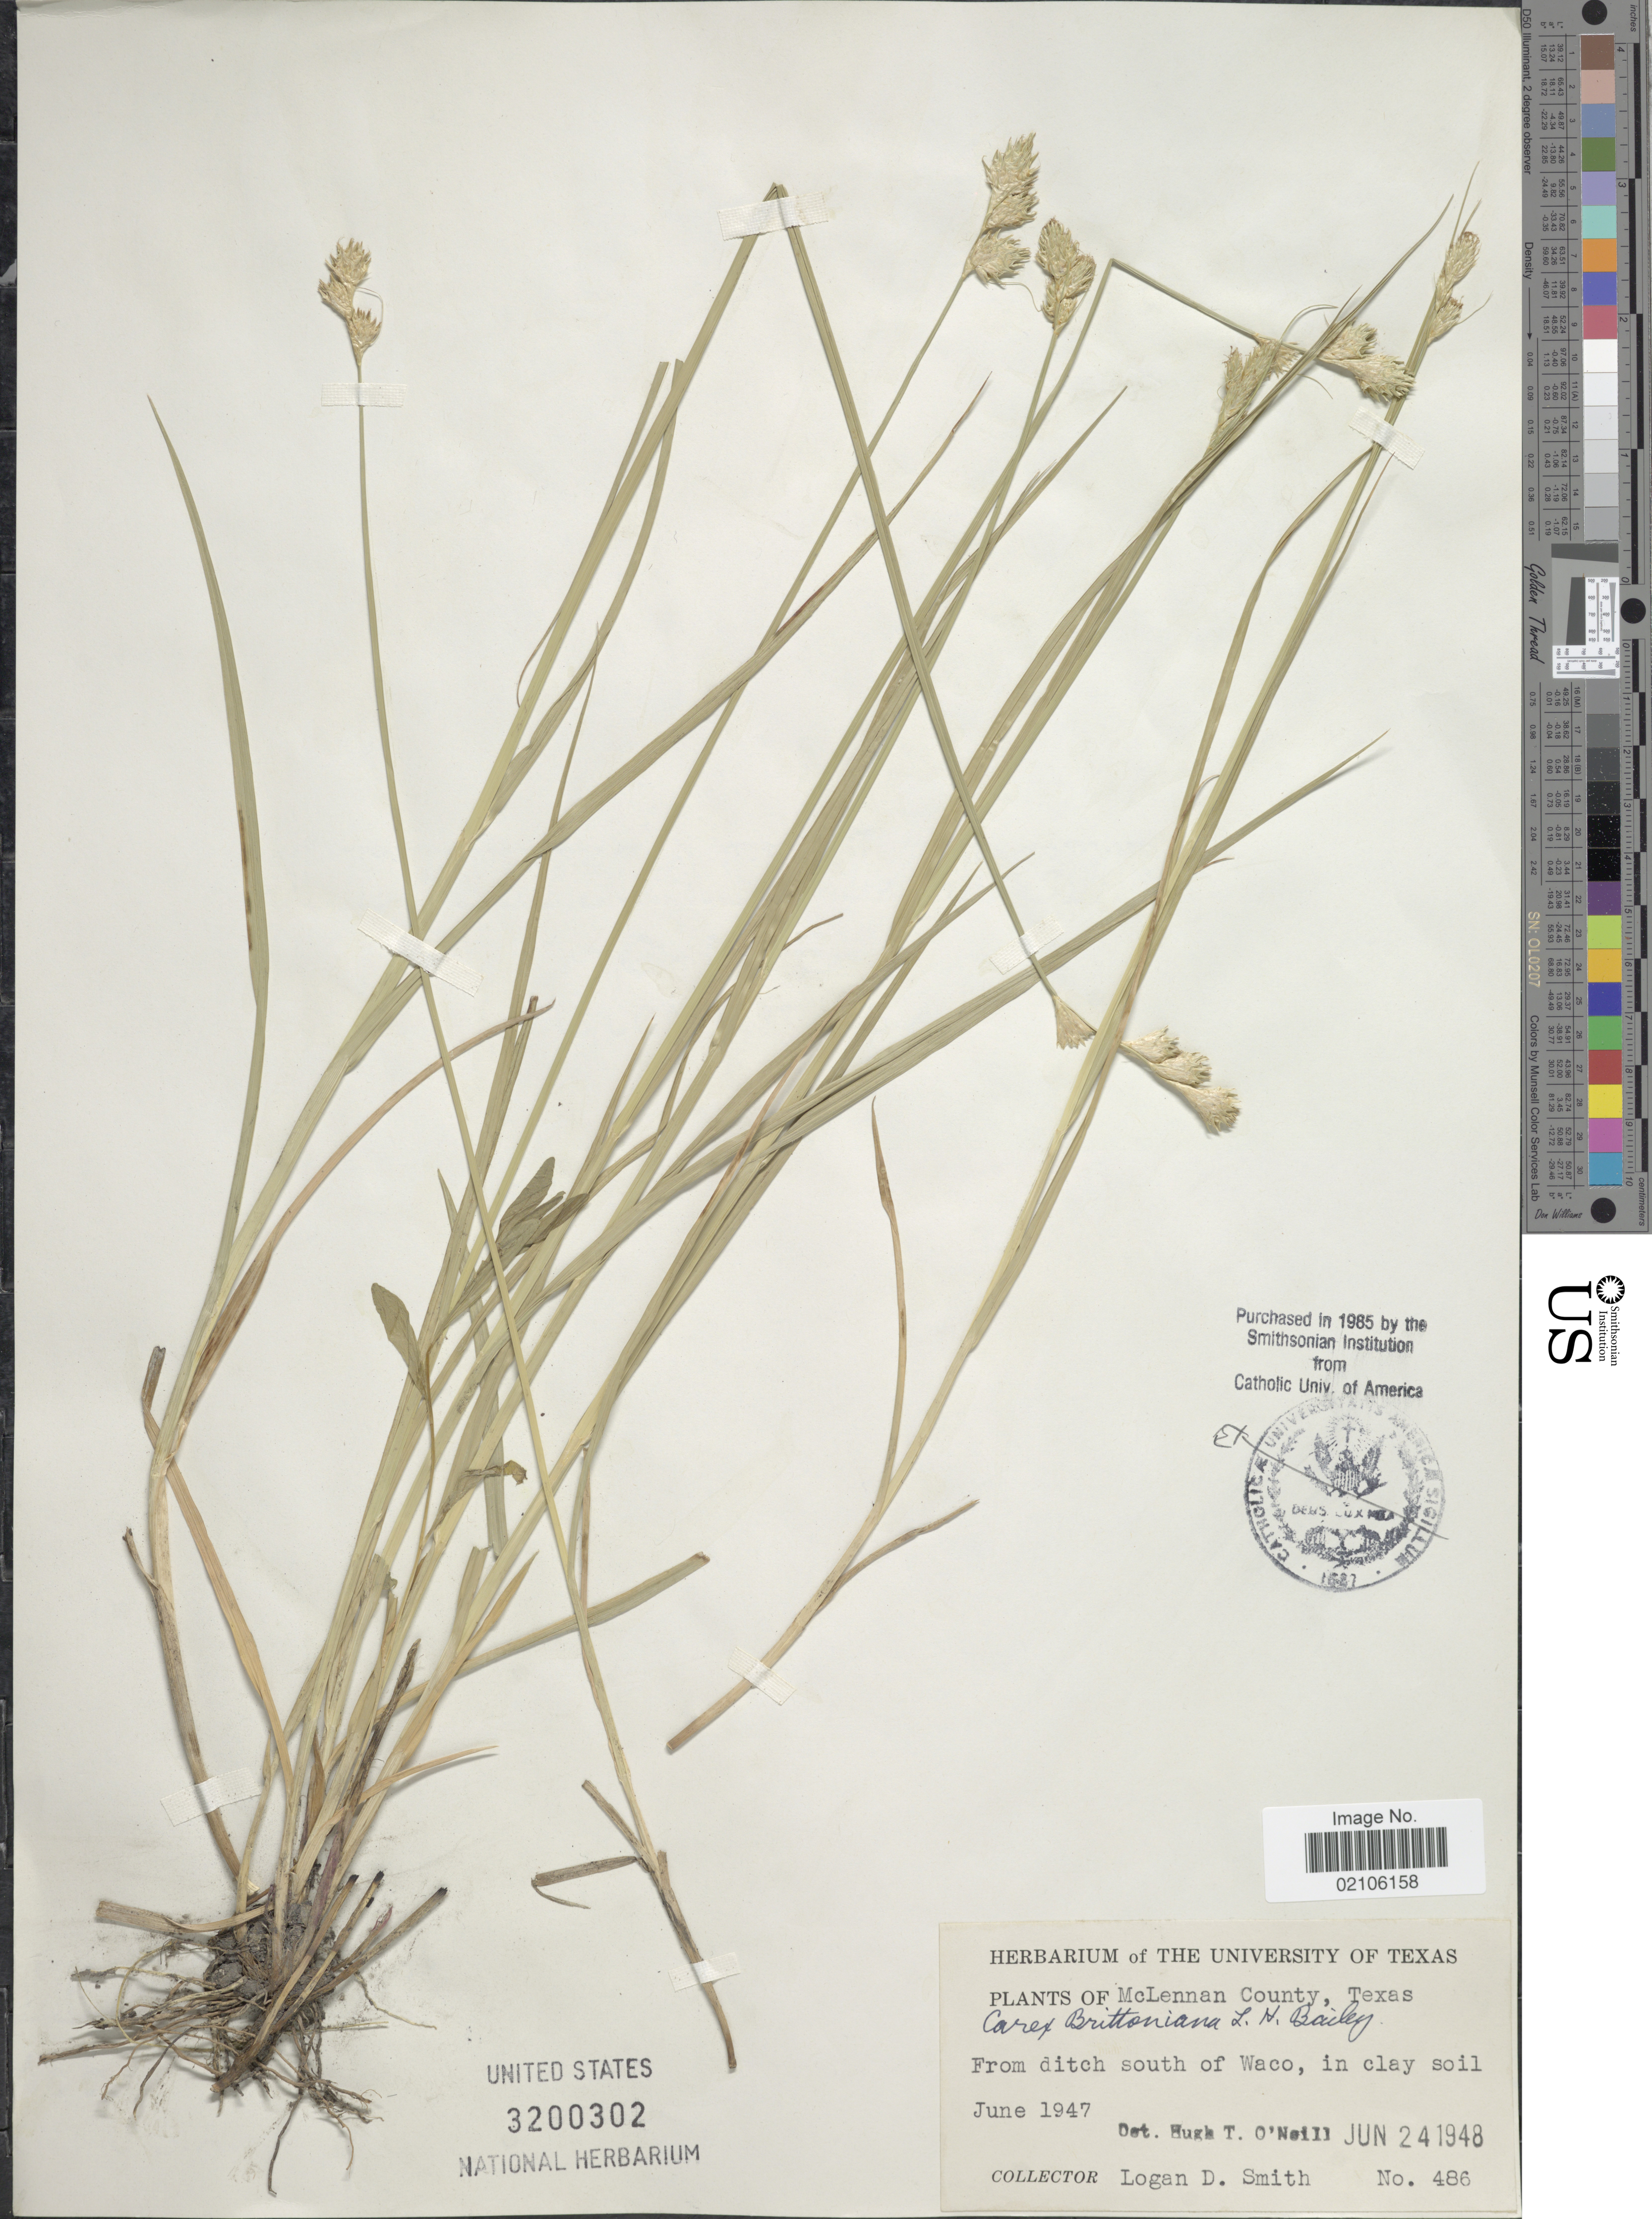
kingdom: Plantae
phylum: Tracheophyta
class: Liliopsida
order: Poales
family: Cyperaceae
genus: Carex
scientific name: Carex tetrastachya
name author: Scheele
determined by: Strong, Mark T., (BOT), Smithsonian Institution - National Museum of Natural History (UNITED STATES)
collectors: L. Smith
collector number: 486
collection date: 1948-06-24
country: United States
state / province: Texas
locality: McLennan County, from ditch south of Waco, in clay soil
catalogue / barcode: US 3200302